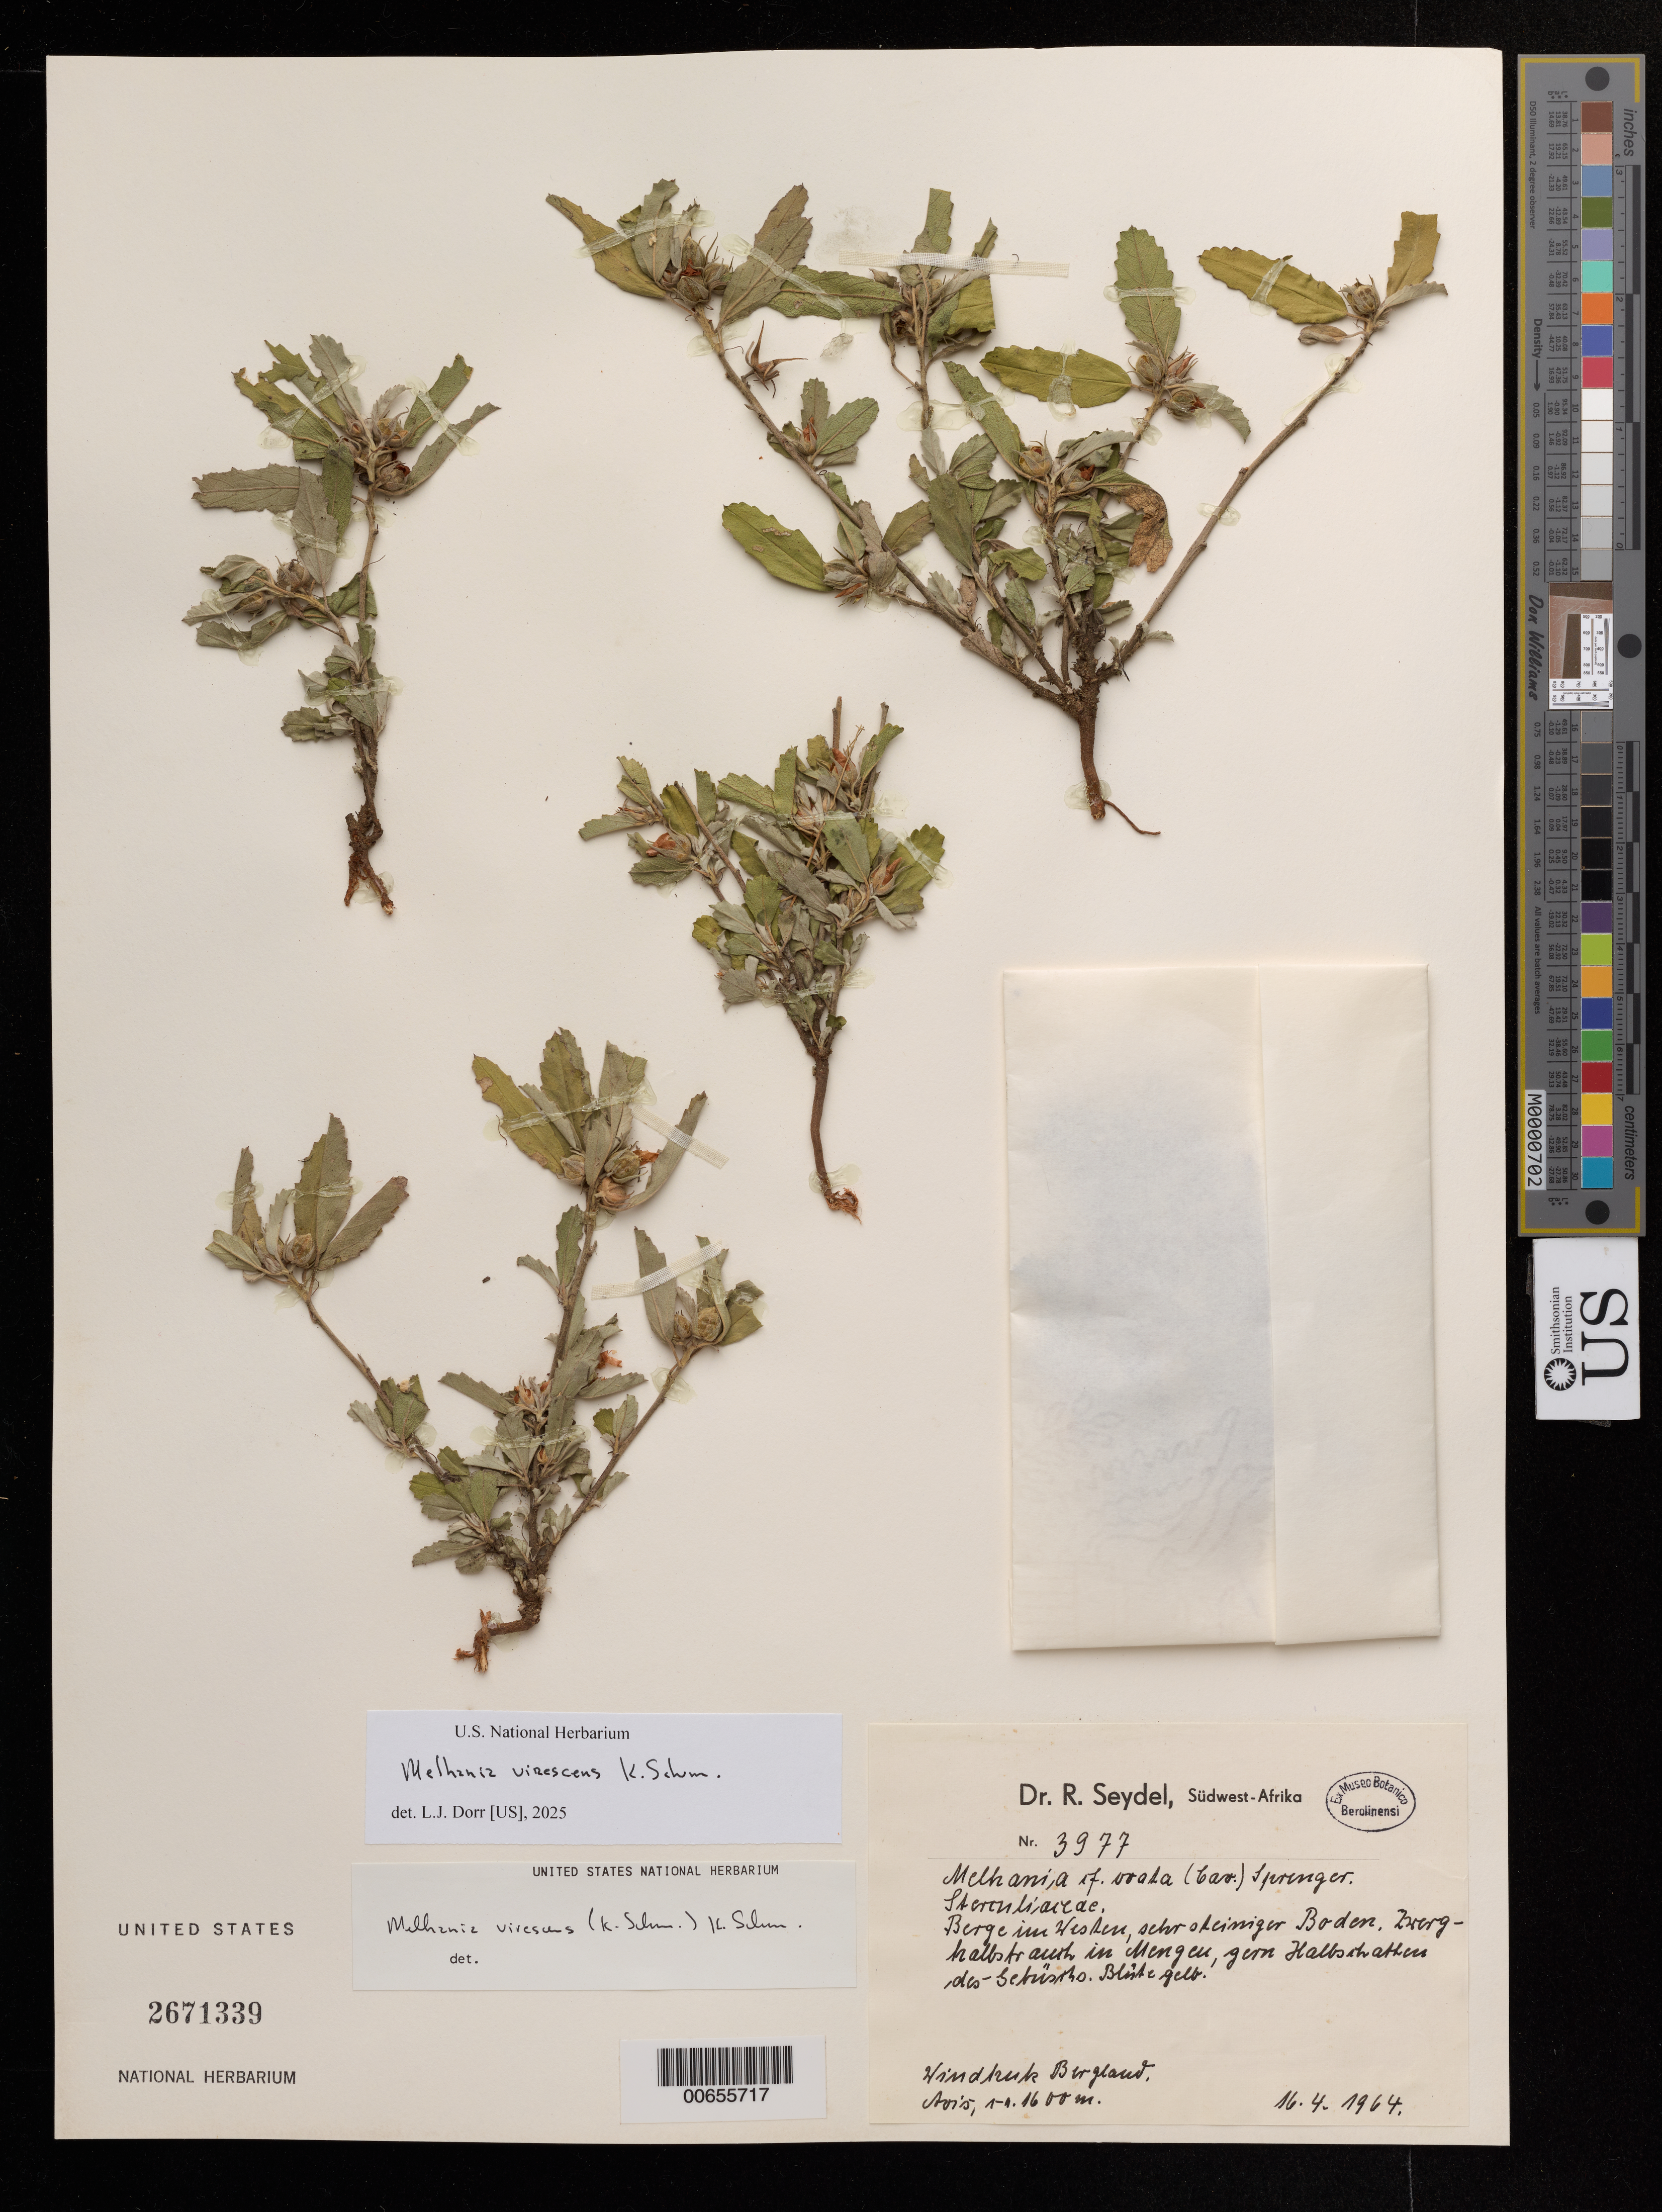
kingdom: Plantae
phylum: Tracheophyta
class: Magnoliopsida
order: Malvales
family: Malvaceae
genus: Melhania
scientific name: Melhania virescens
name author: K. Schum.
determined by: Dorr, L. J., (BOT), Smithsonian Institution - National Museum of Natural History (UNITED STATES)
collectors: R. Seydel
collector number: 3977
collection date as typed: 16 Apr 1964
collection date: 1964-04-16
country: Namibia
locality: Windhuk, Bergland, Avia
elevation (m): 1600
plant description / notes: US, MO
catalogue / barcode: US 2671339